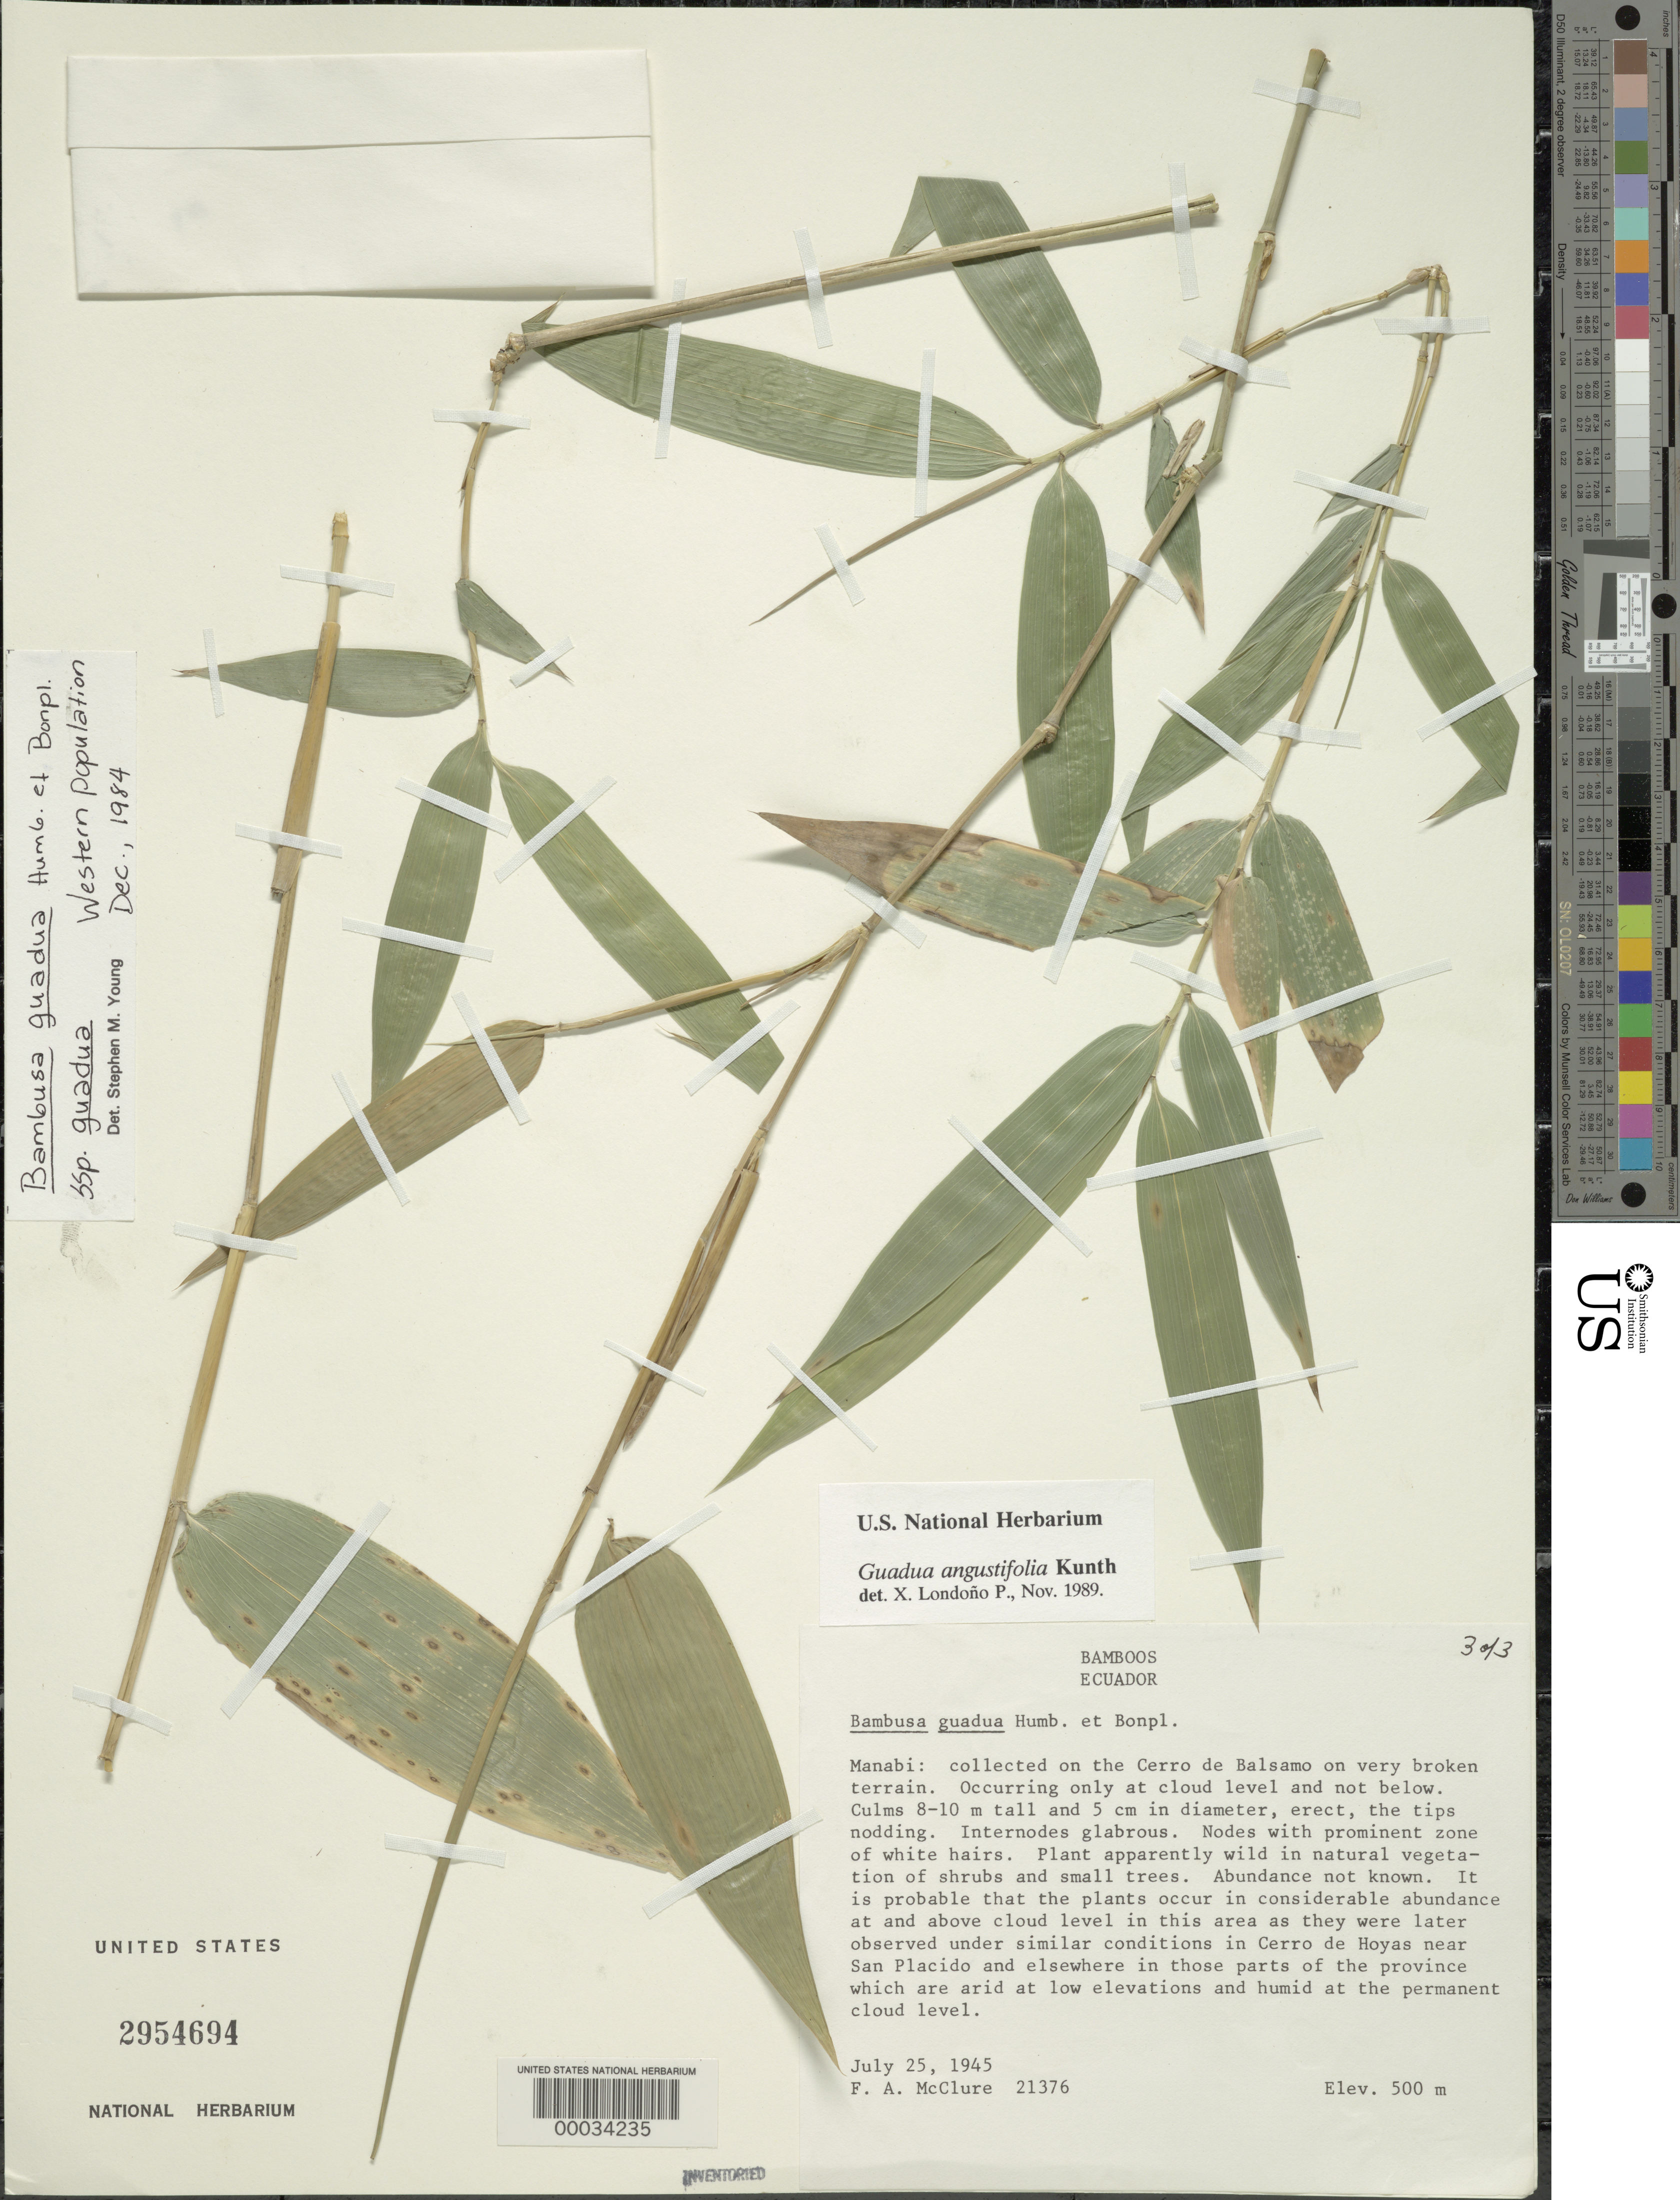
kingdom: Plantae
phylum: Tracheophyta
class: Liliopsida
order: Poales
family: Poaceae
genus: Guadua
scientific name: Guadua angustifolia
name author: Kunth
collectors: F. A. McClure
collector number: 21376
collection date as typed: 25 Jul 1945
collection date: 1945-07-25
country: Ecuador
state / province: Manabí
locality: Cerro de balsamo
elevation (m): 500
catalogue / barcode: US 2954694